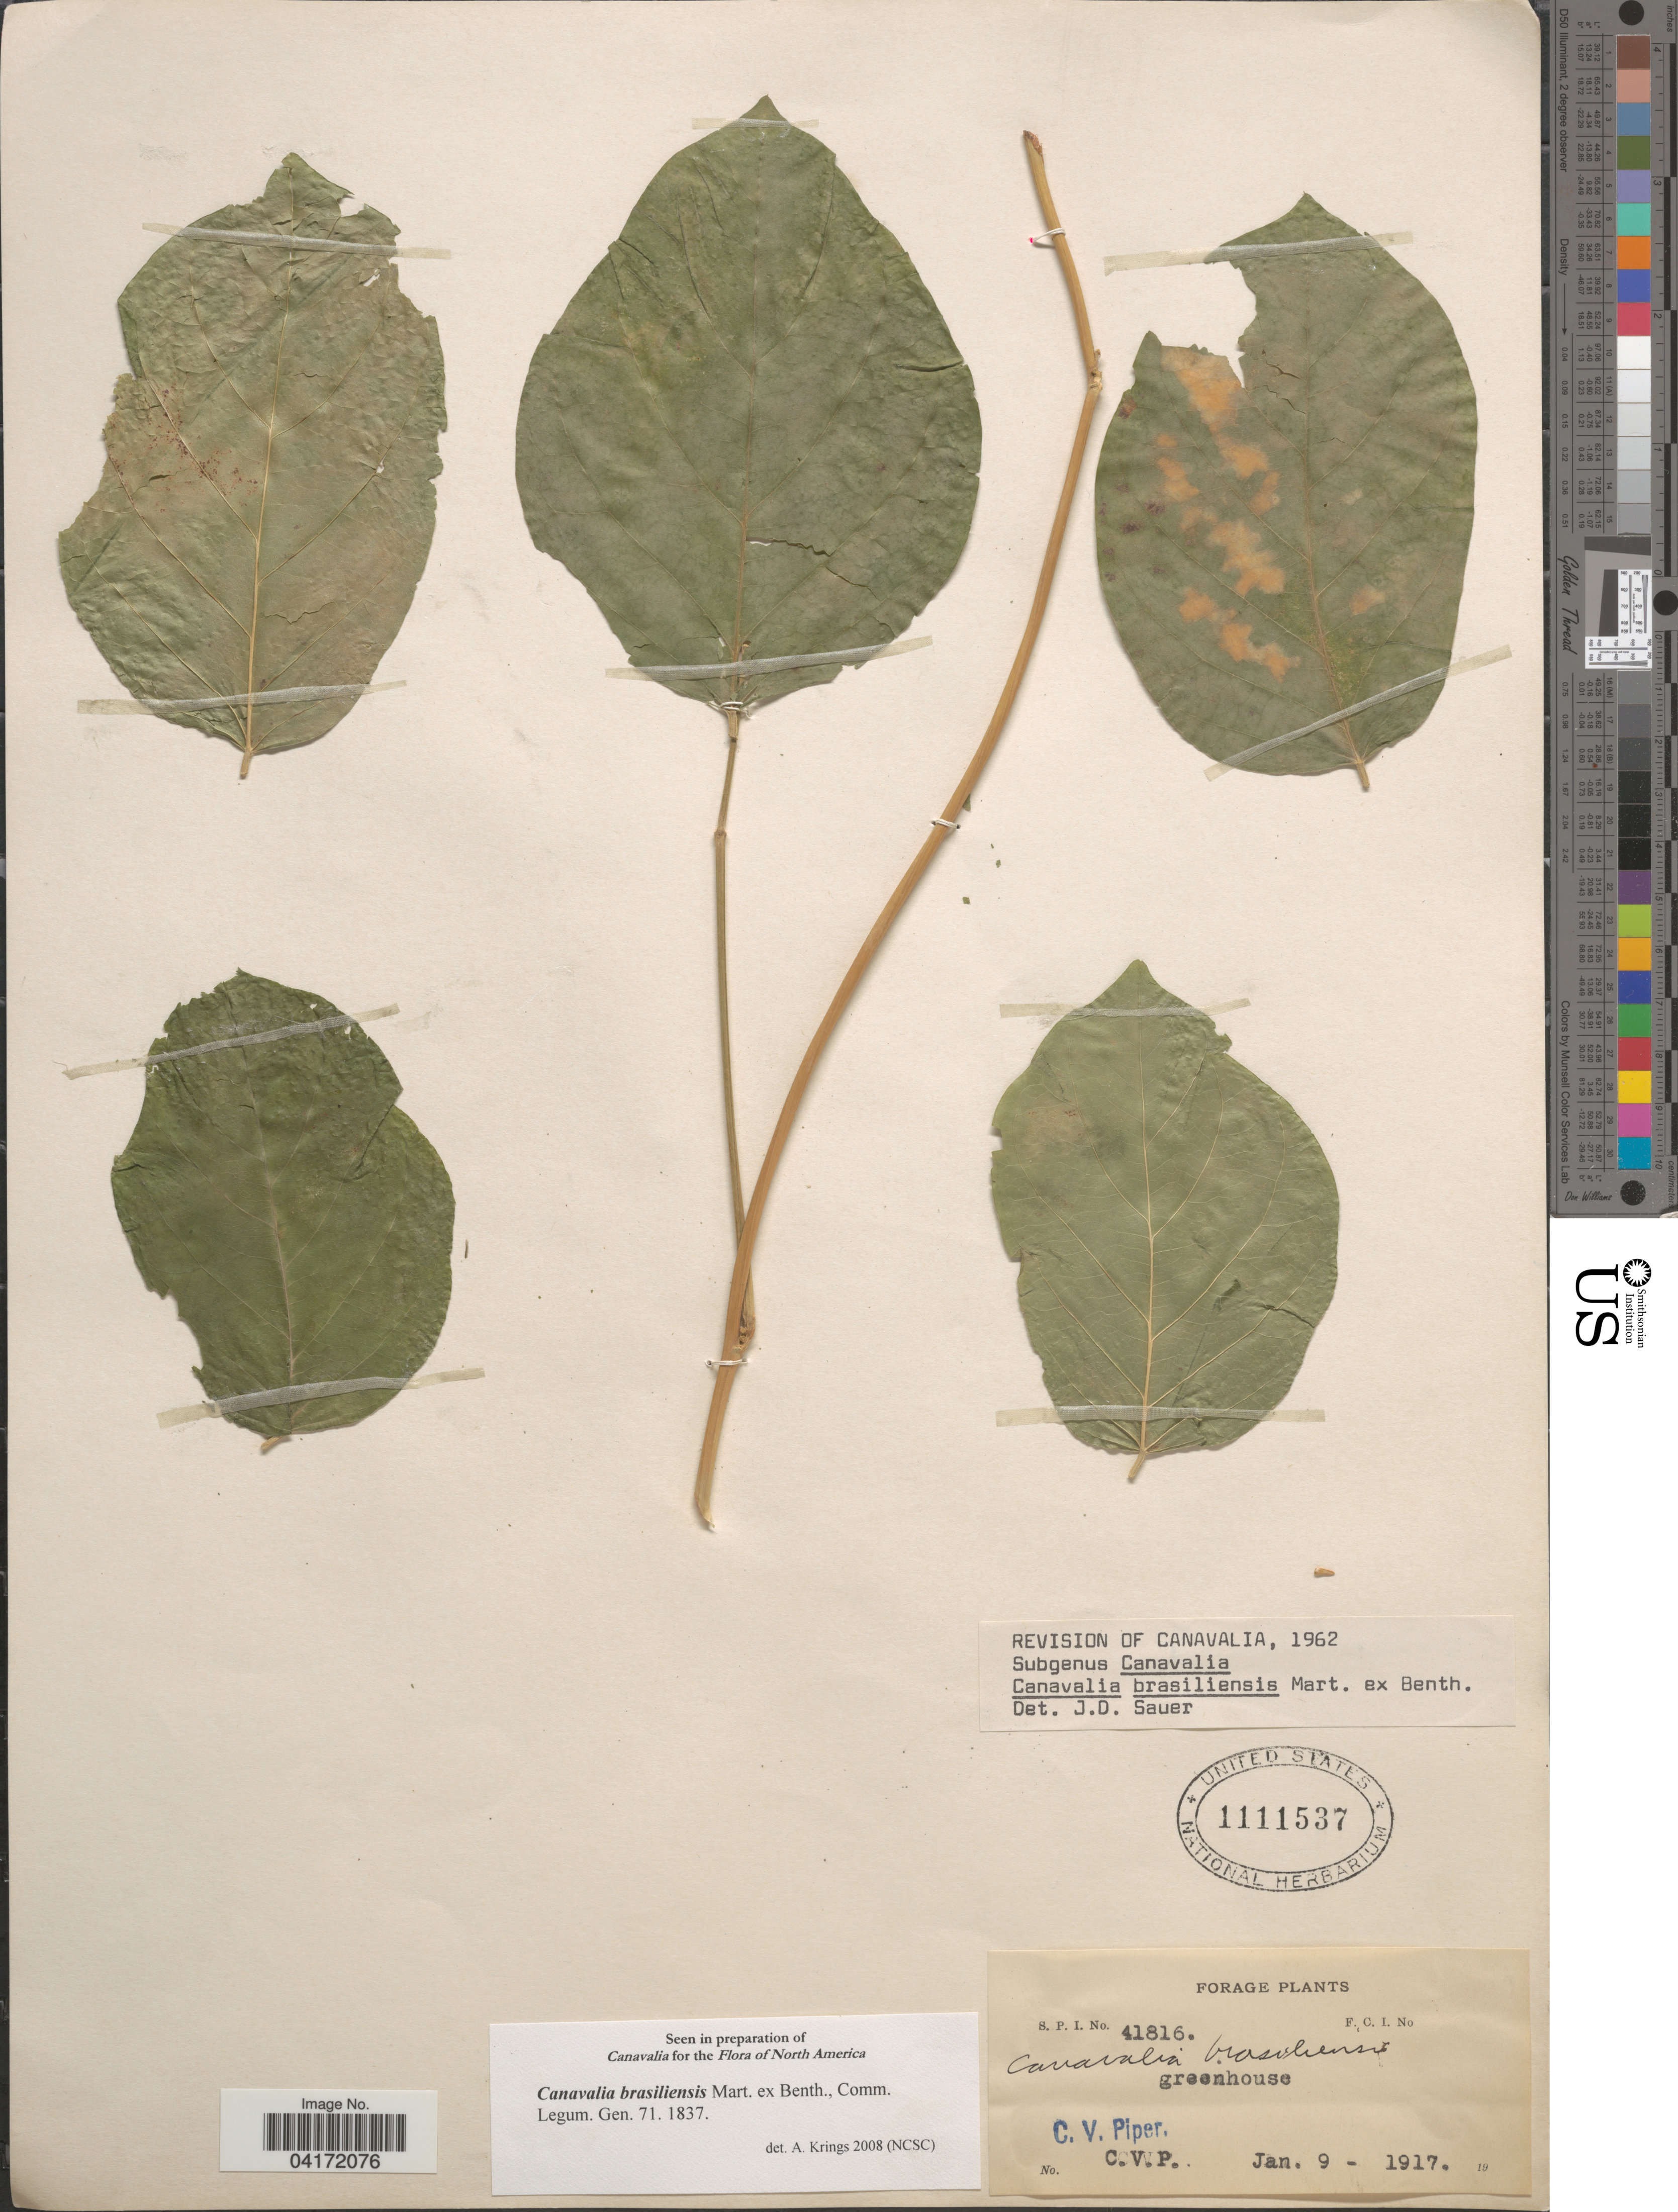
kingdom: Plantae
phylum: Tracheophyta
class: Magnoliopsida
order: Fabales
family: Fabaceae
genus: Canavalia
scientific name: Canavalia brasiliensis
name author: Mart. ex Benth.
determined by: Krings, A.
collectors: C. V. Piper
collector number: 41816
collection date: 1917-01-09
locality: Forage. Greenhouse.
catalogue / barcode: US 1111537